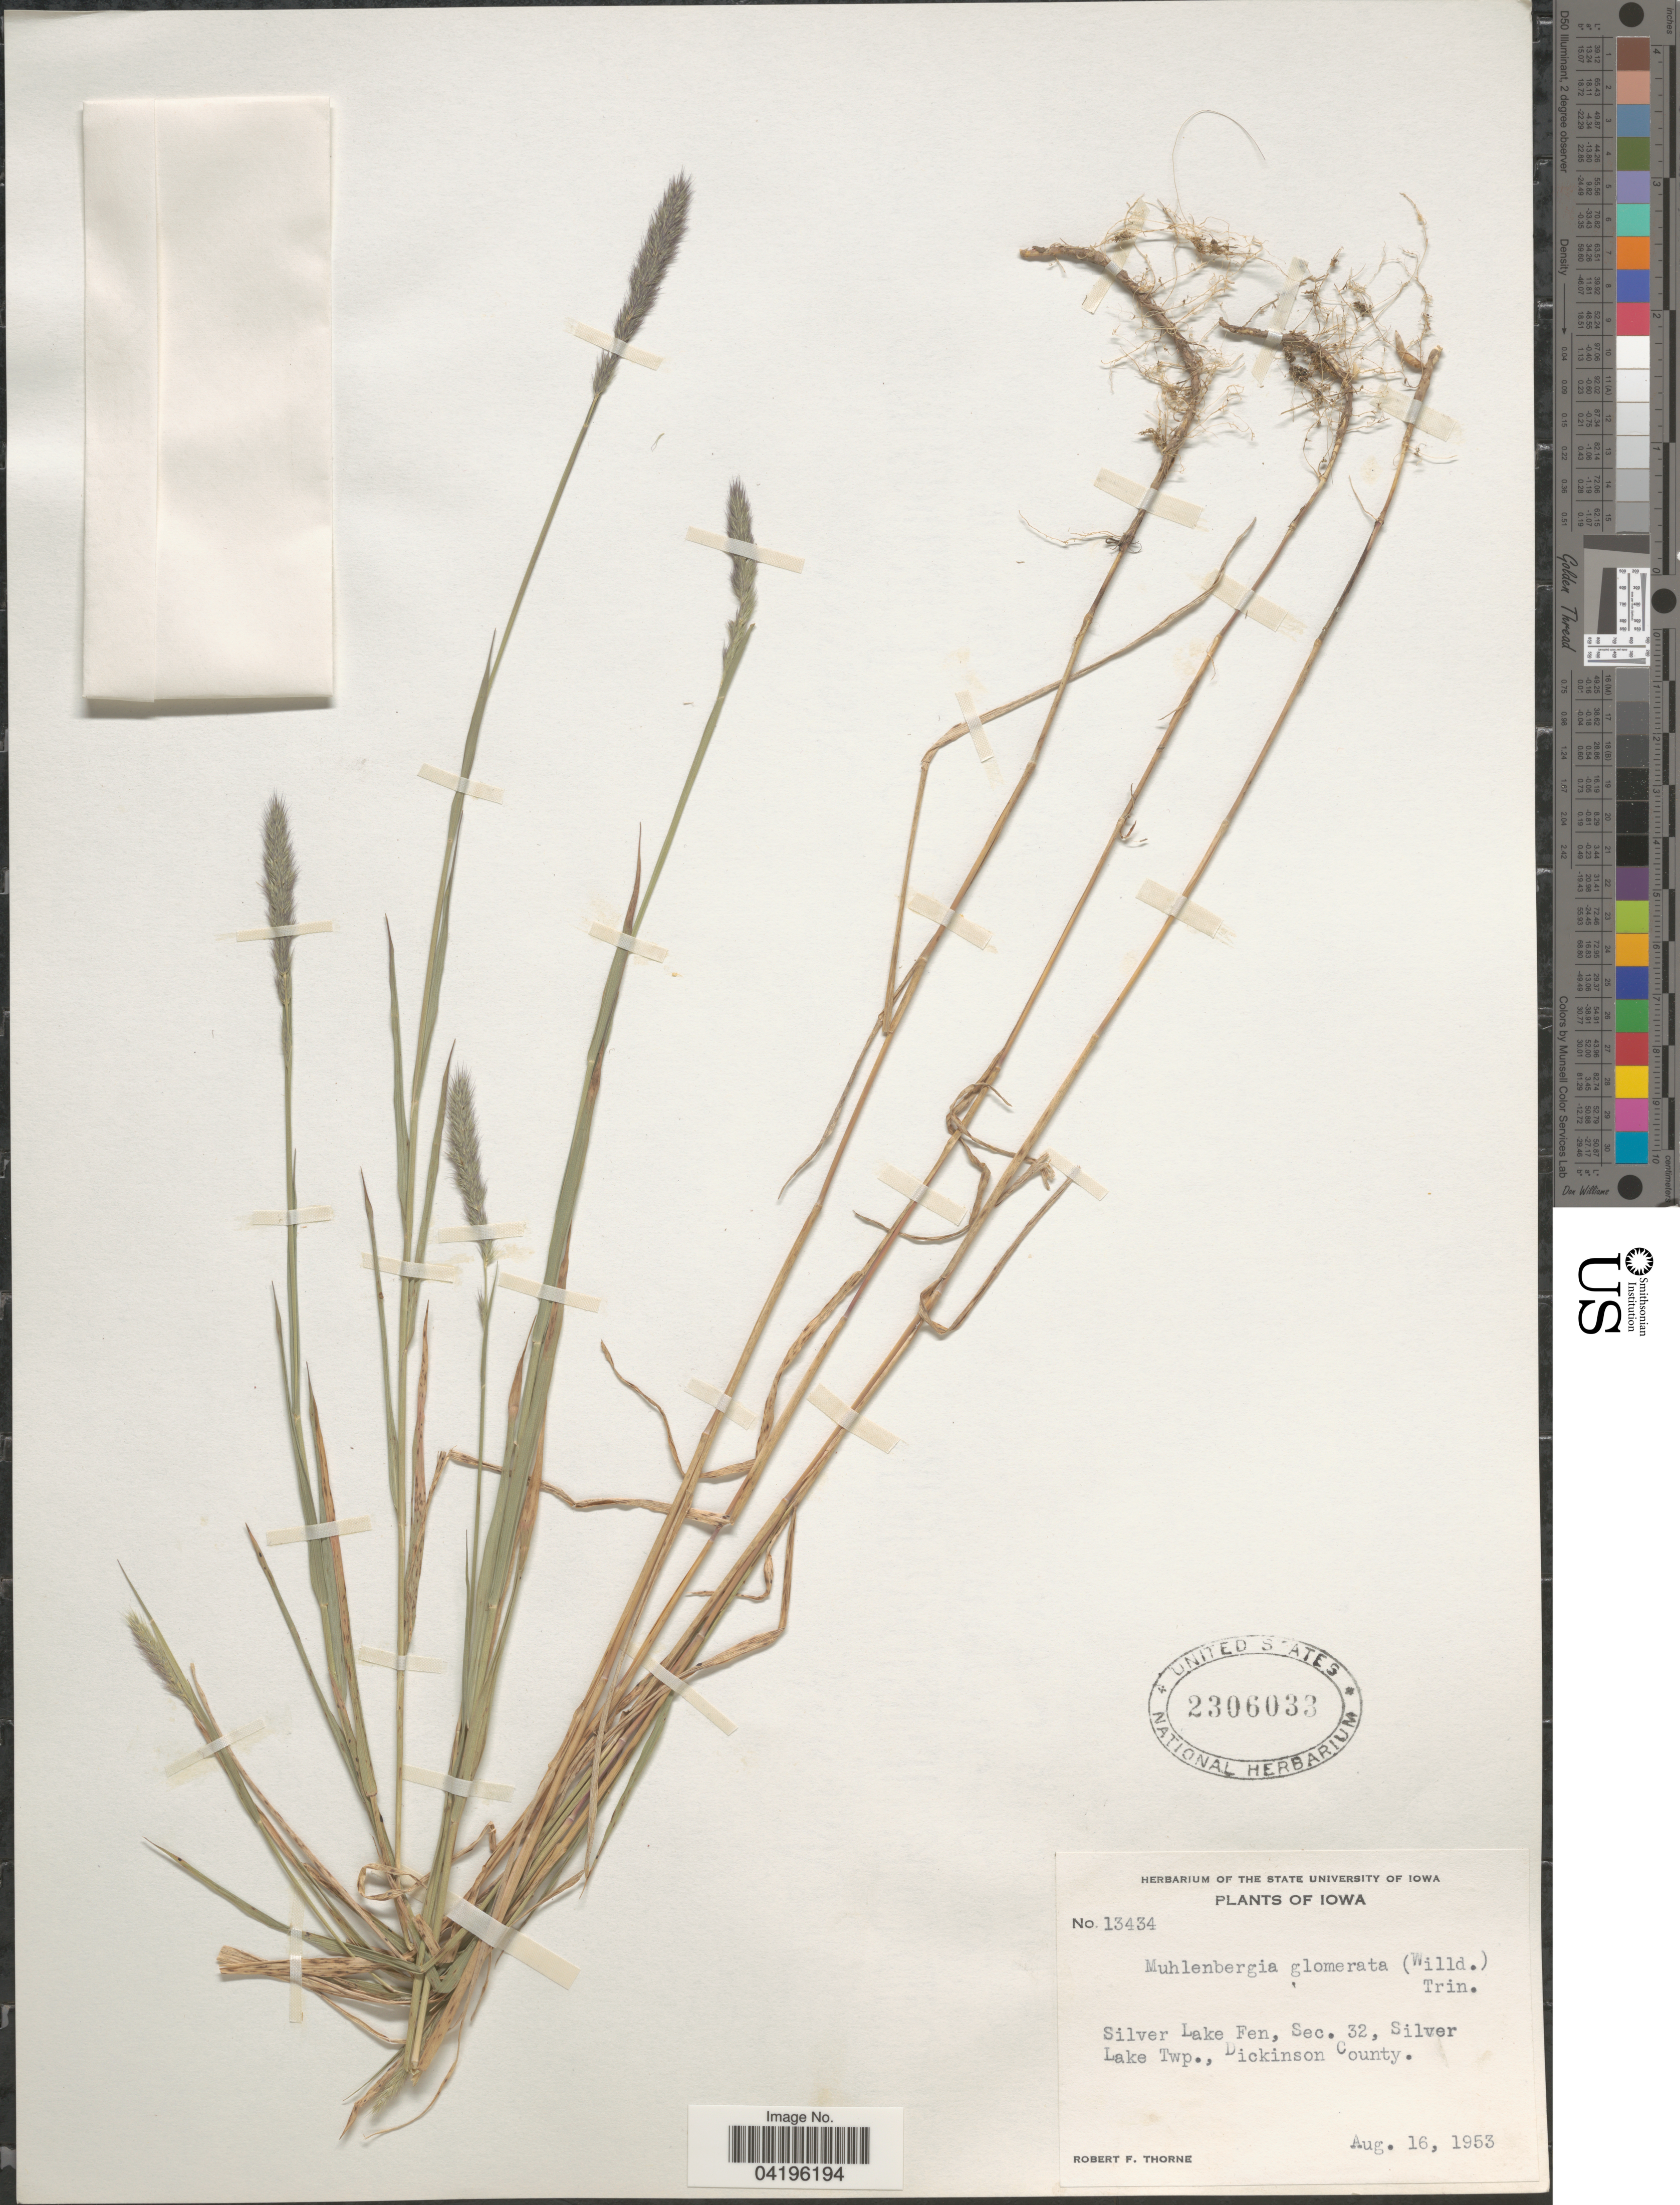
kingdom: Plantae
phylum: Tracheophyta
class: Liliopsida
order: Poales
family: Poaceae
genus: Muhlenbergia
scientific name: Muhlenbergia racemosa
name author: (Michx.) Britton et al.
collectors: R. F. Thorne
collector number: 13434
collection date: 1953-08-16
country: United States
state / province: Iowa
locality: Silver Lake Fen, Sec. 32, Silver Lake Twp., Dickinson County.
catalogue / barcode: US 2306033